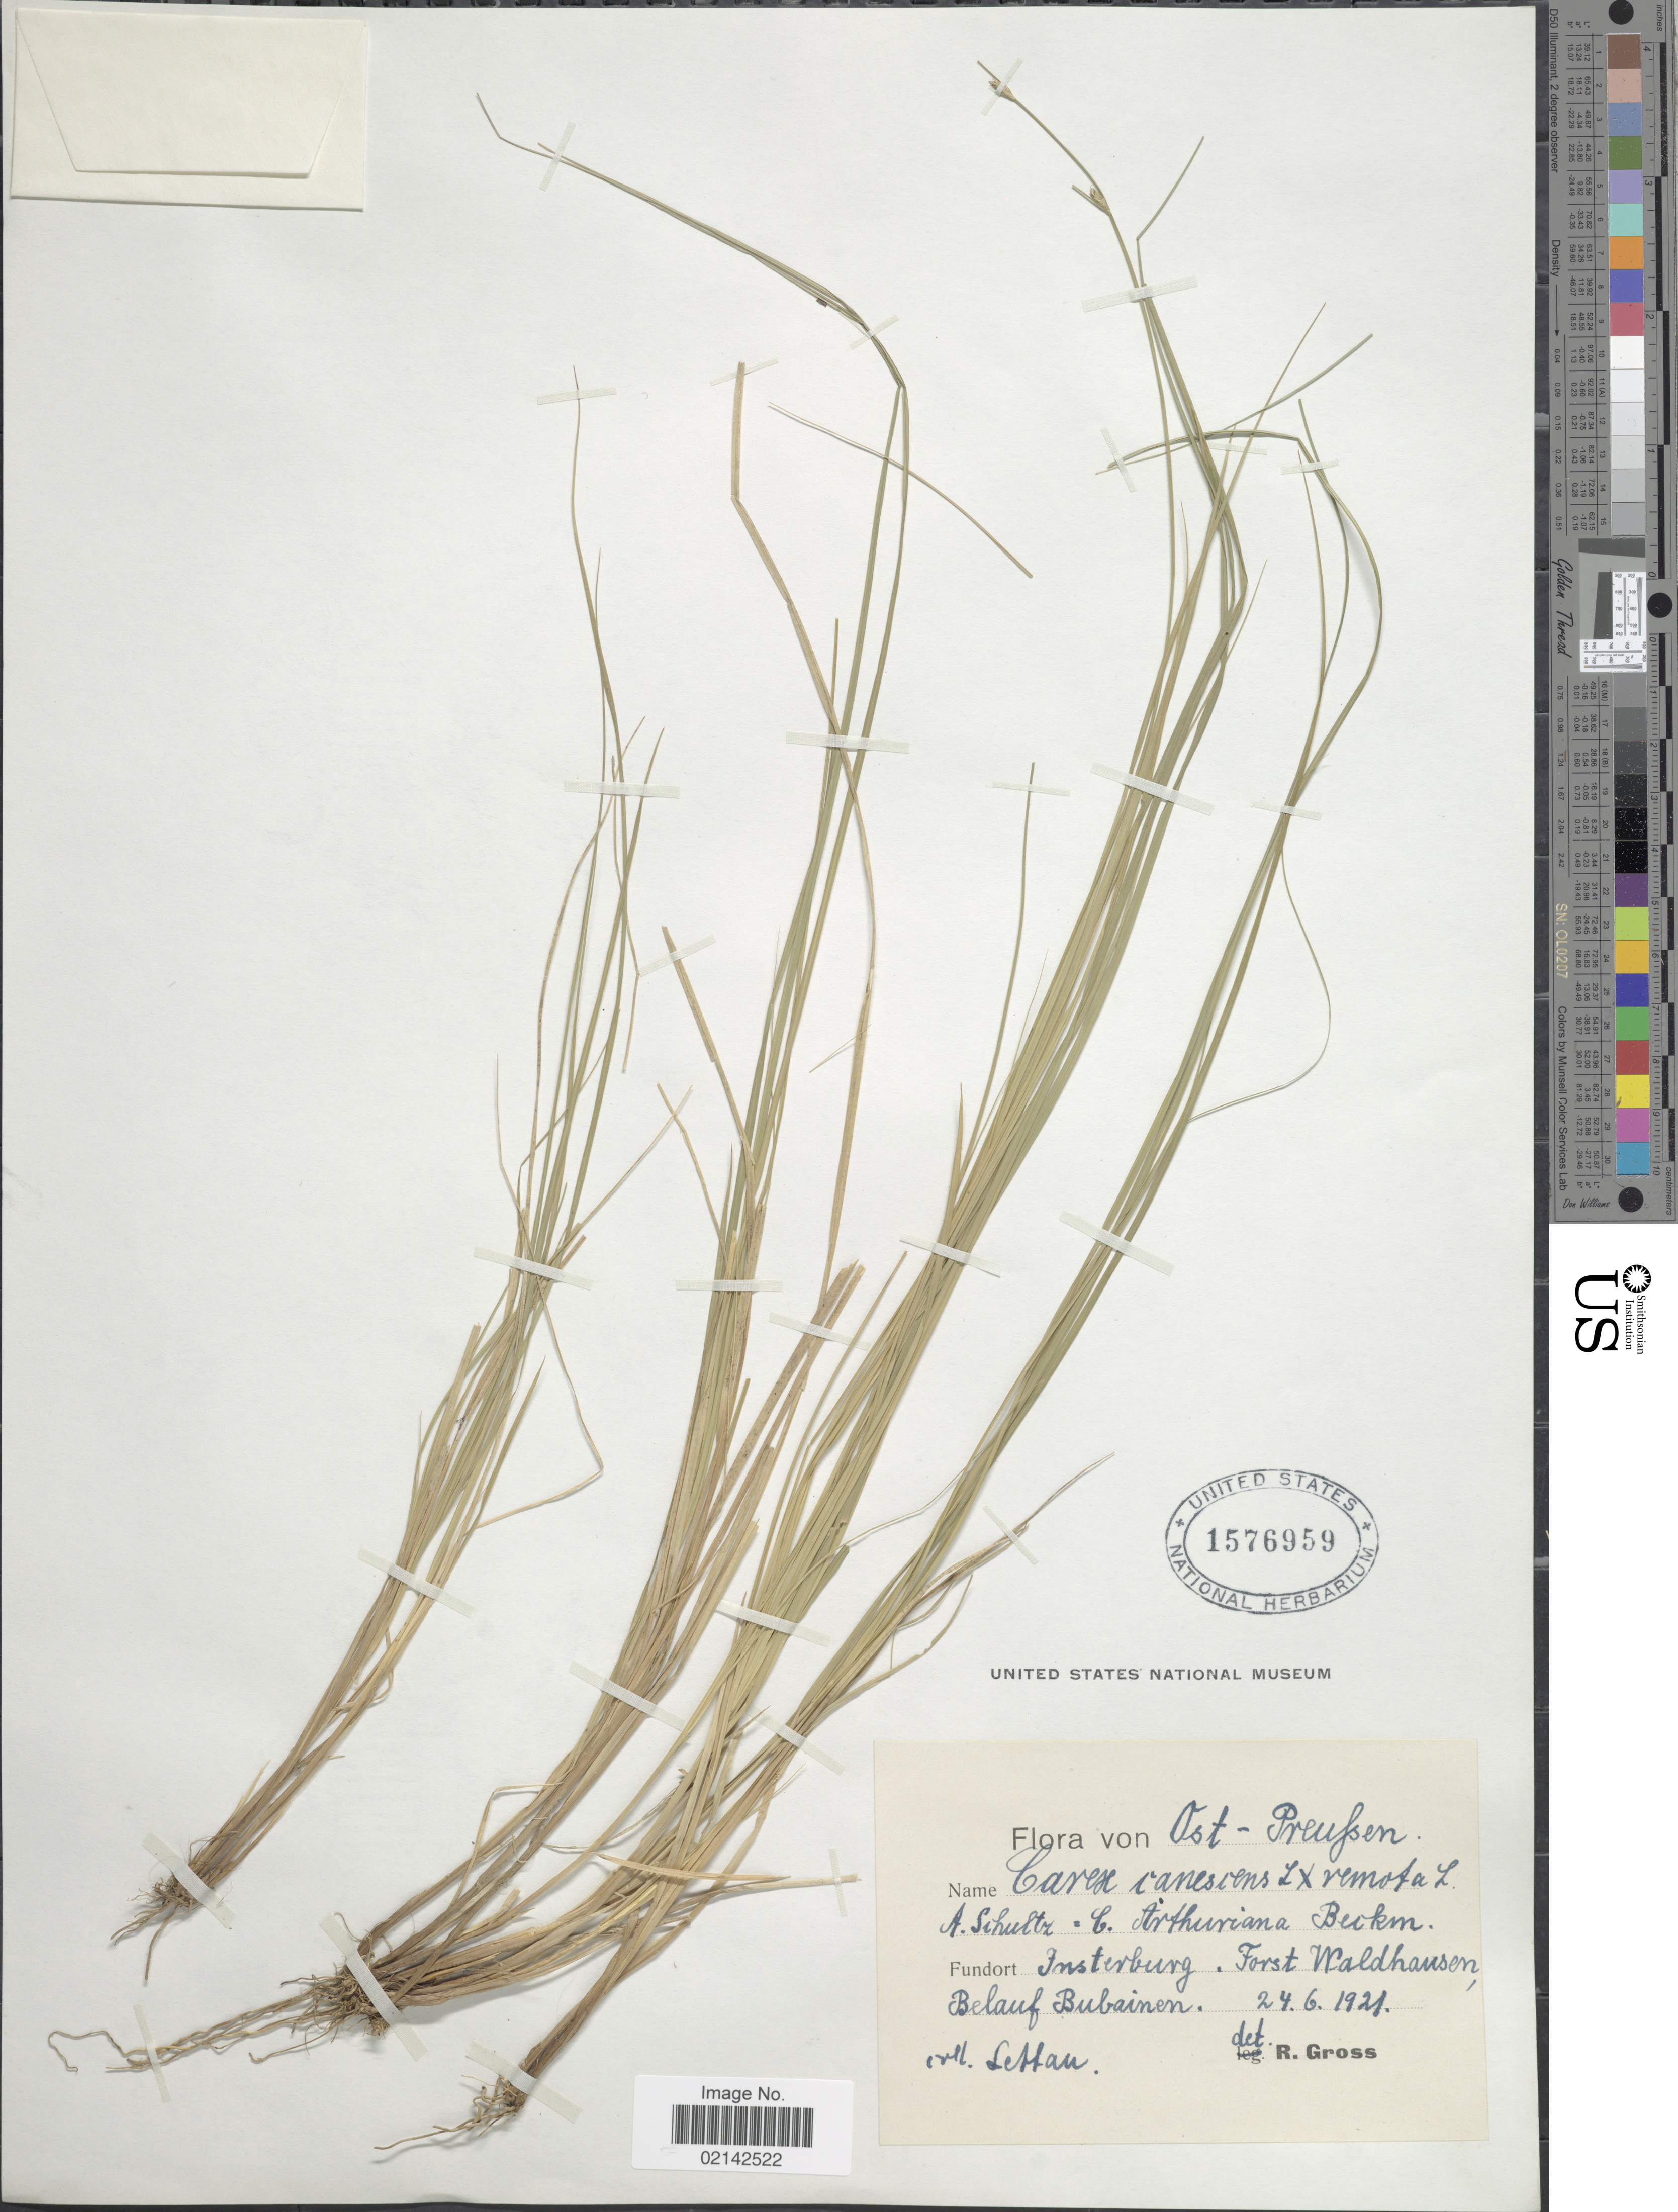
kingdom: Plantae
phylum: Tracheophyta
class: Liliopsida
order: Poales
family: Cyperaceae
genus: Carex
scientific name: Carex canescens var. canescens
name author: L.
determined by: Strong, Mark T., (BOT), Smithsonian Institution - National Museum of Natural History (UNITED STATES)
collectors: Lestan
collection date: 1921-06-24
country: Austria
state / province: Niederosterreich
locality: Ost-Preufsen, Fundort Insterburg. Forst Waldhausen, Belauf Bubainen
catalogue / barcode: US 1576959